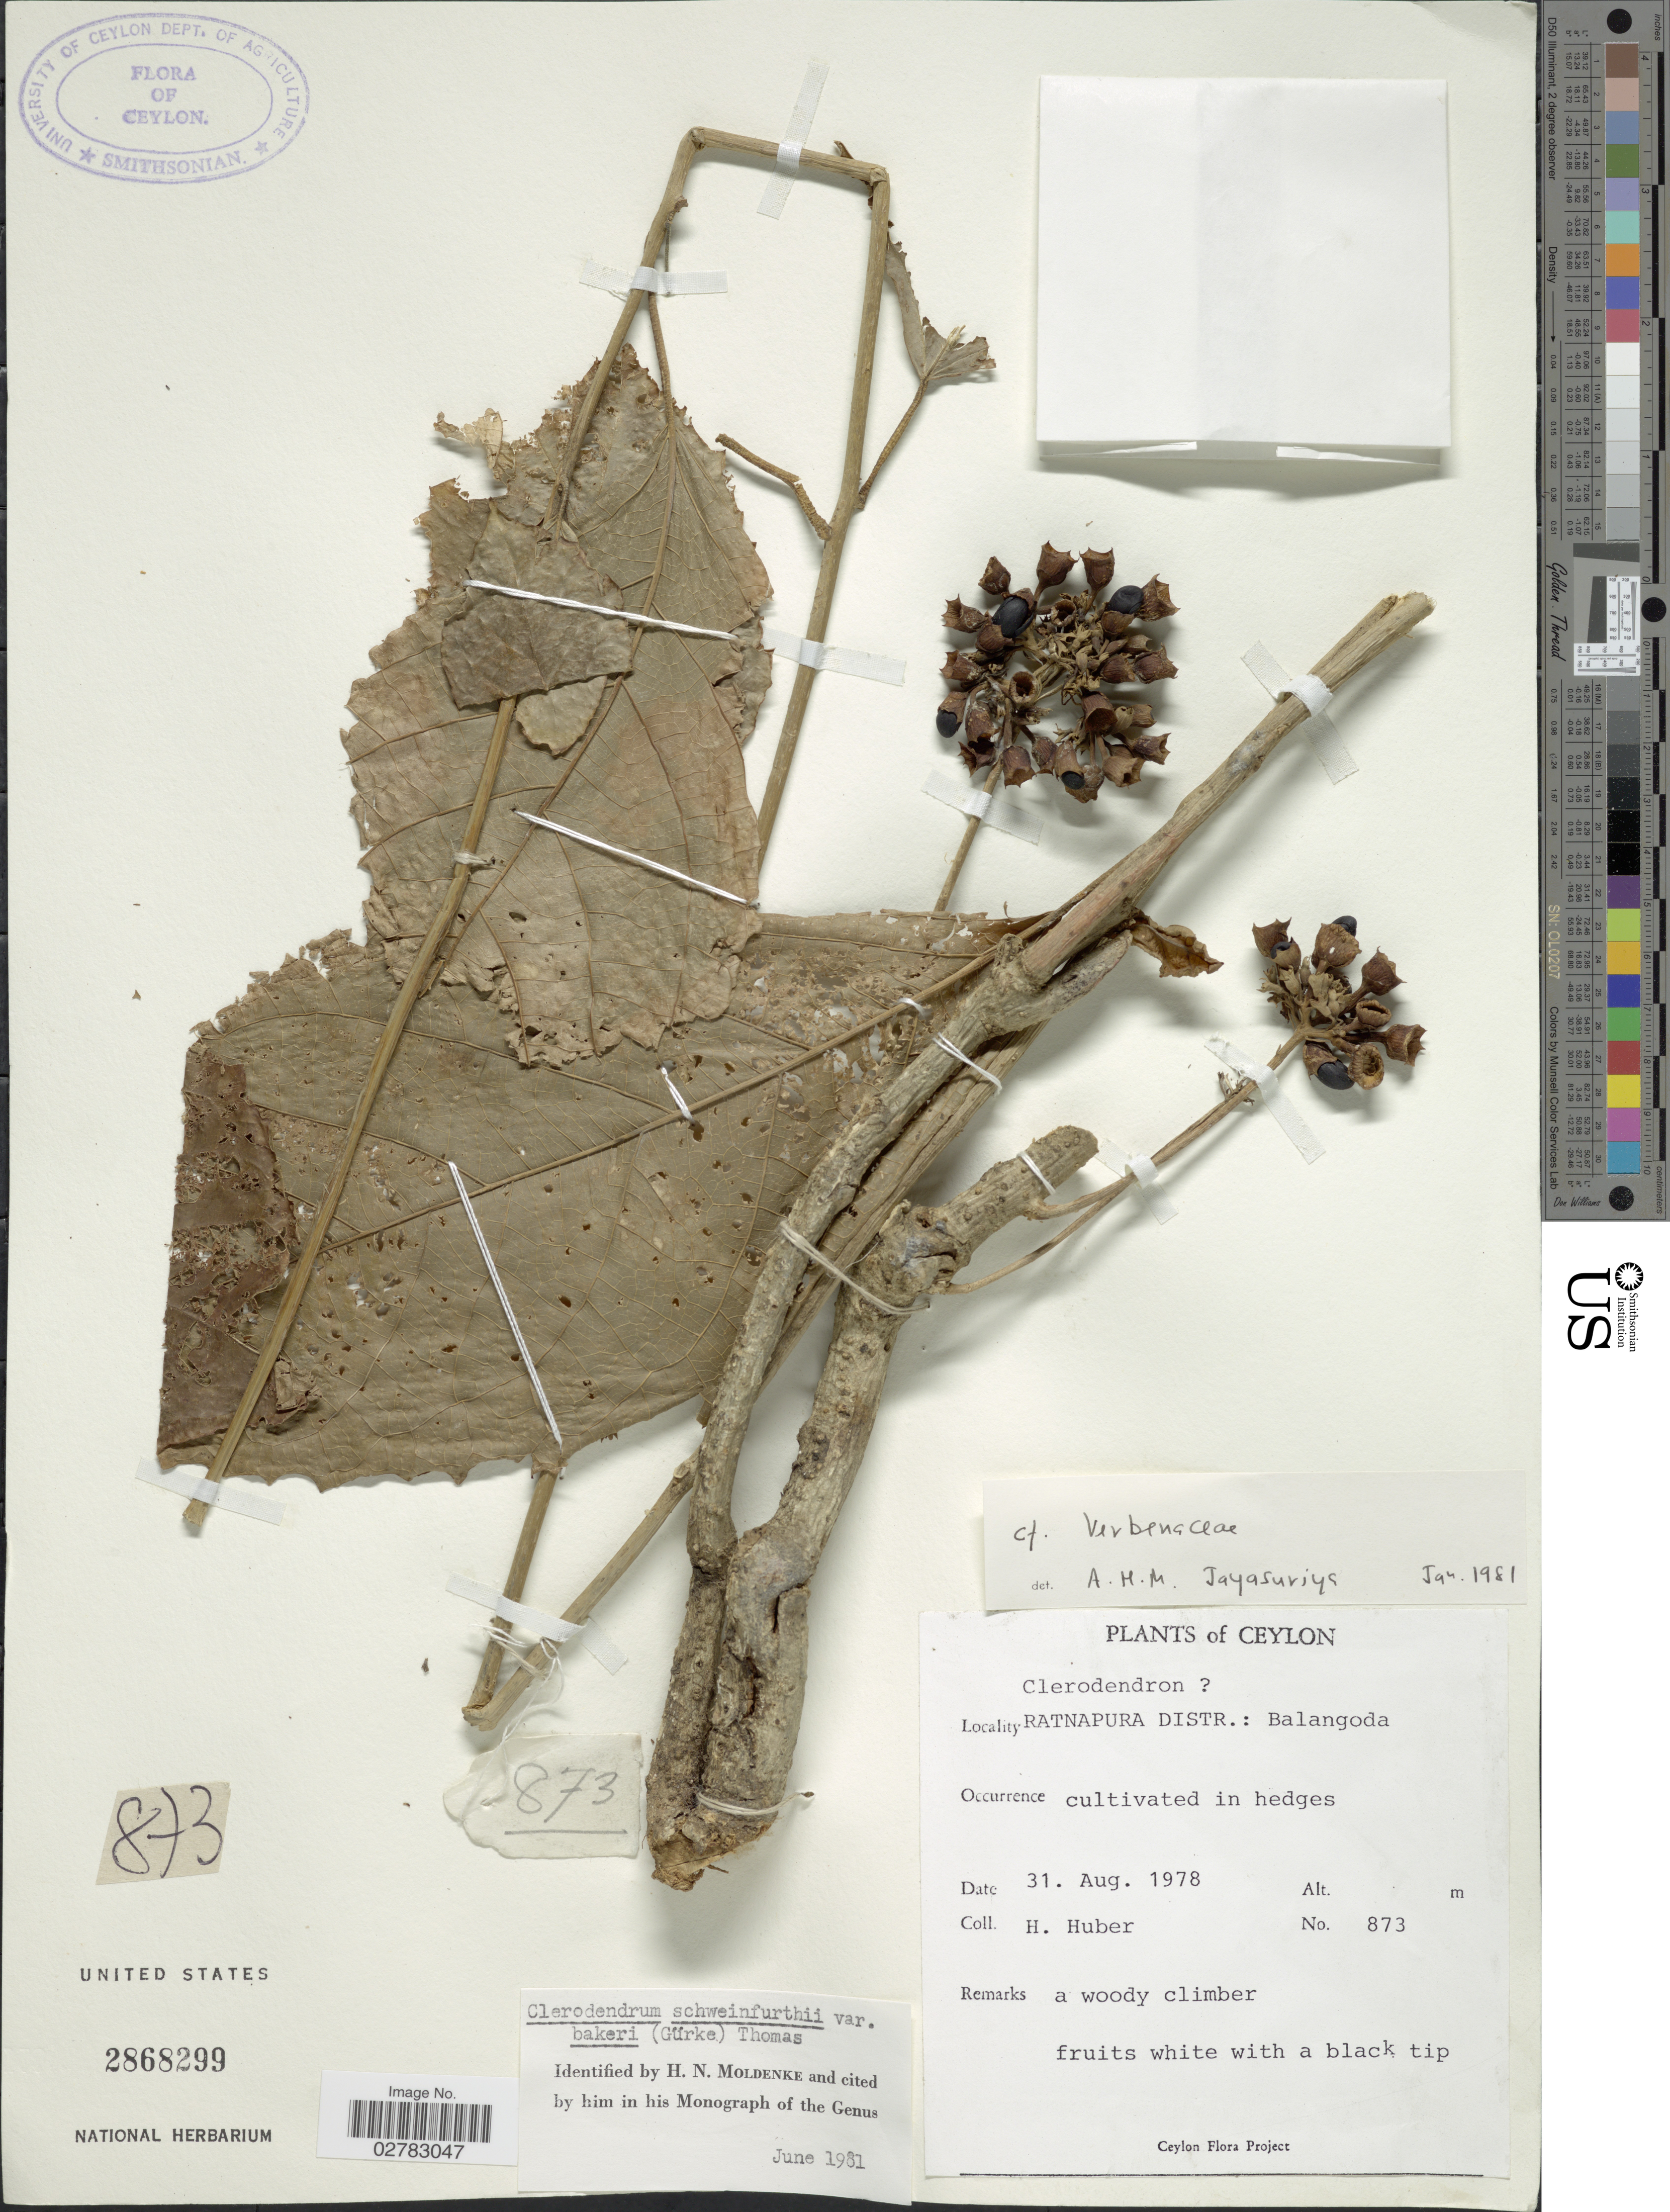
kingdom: Plantae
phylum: Tracheophyta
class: Magnoliopsida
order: Lamiales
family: Lamiaceae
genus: Clerodendrum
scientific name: Clerodendrum schweinfurthii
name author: Gürke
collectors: H. Huber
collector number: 873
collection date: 1978-08-31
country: Sri Lanka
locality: Ceylon. Ratnapura Distr.: Balangoda.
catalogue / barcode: US 2868299